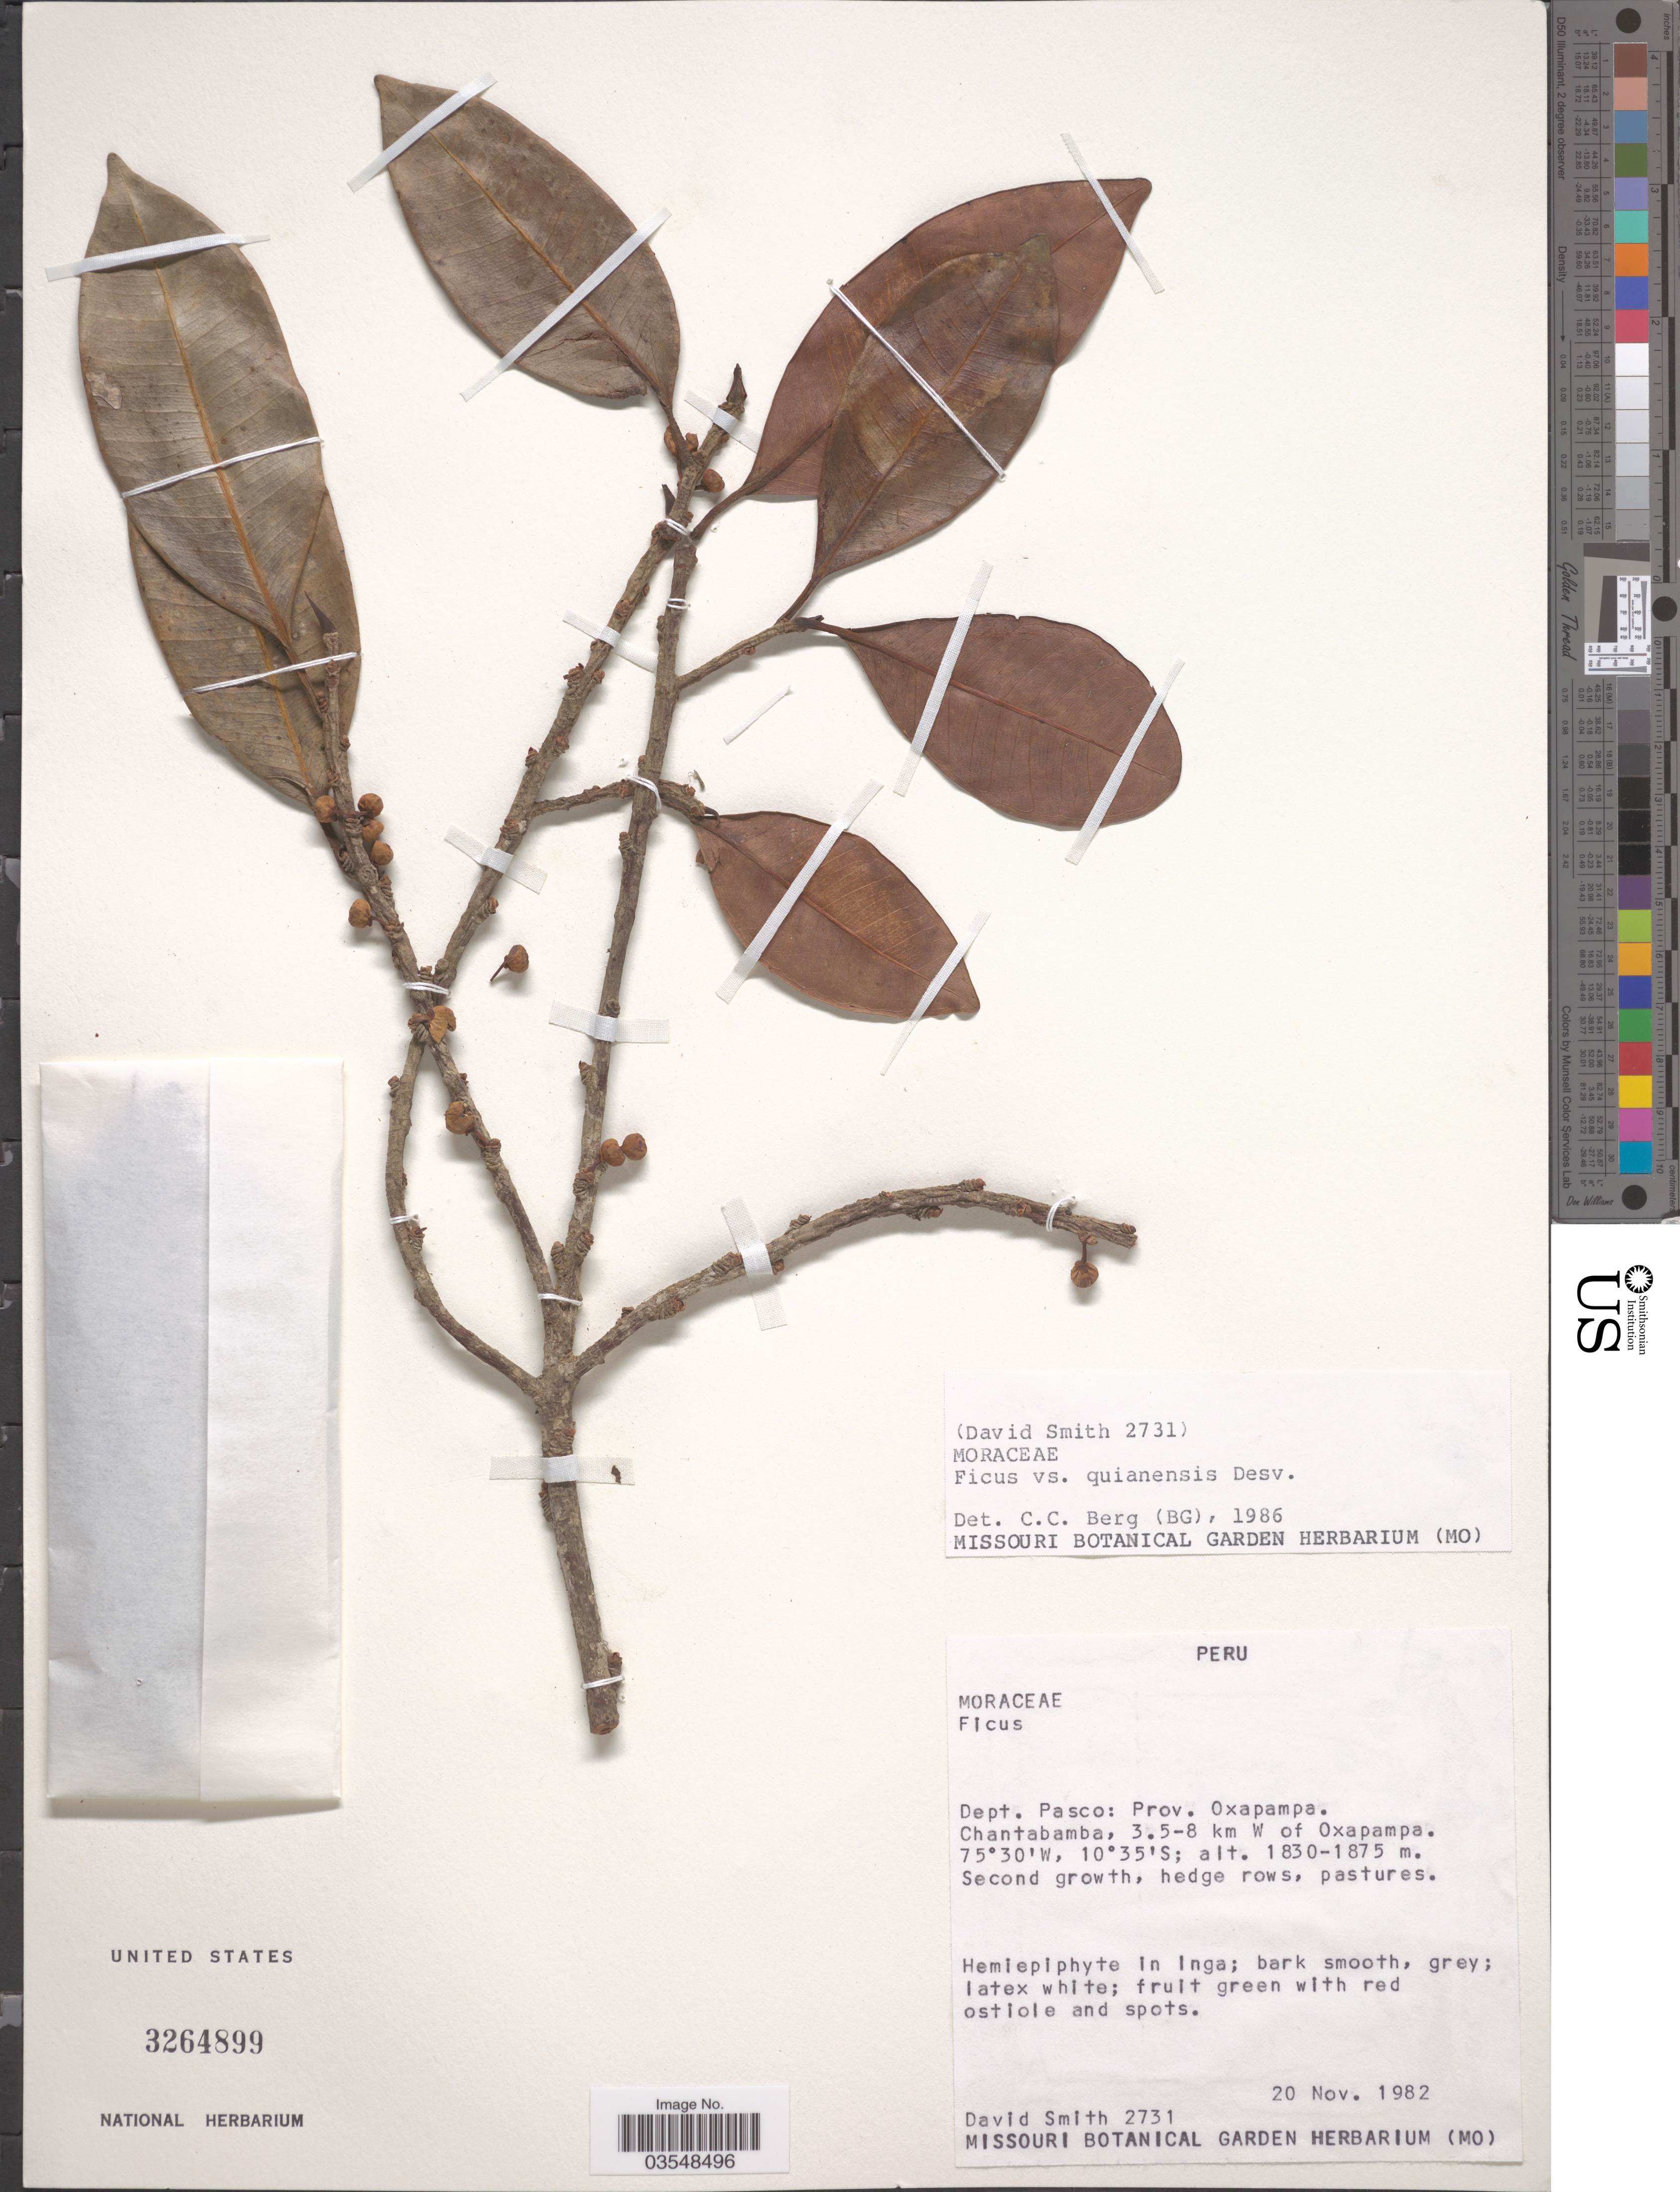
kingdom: Plantae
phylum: Tracheophyta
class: Magnoliopsida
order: Rosales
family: Moraceae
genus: Ficus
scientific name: Ficus guianensis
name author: Desv. ex Ham.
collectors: D. Smith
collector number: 2731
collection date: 1982-11-20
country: Peru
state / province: Pasco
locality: Dept. Pasco: Prov. Oxapampa. Chantabamba, 3.5-8 km W of Oxapampa.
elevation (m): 1830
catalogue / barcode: US 3264899